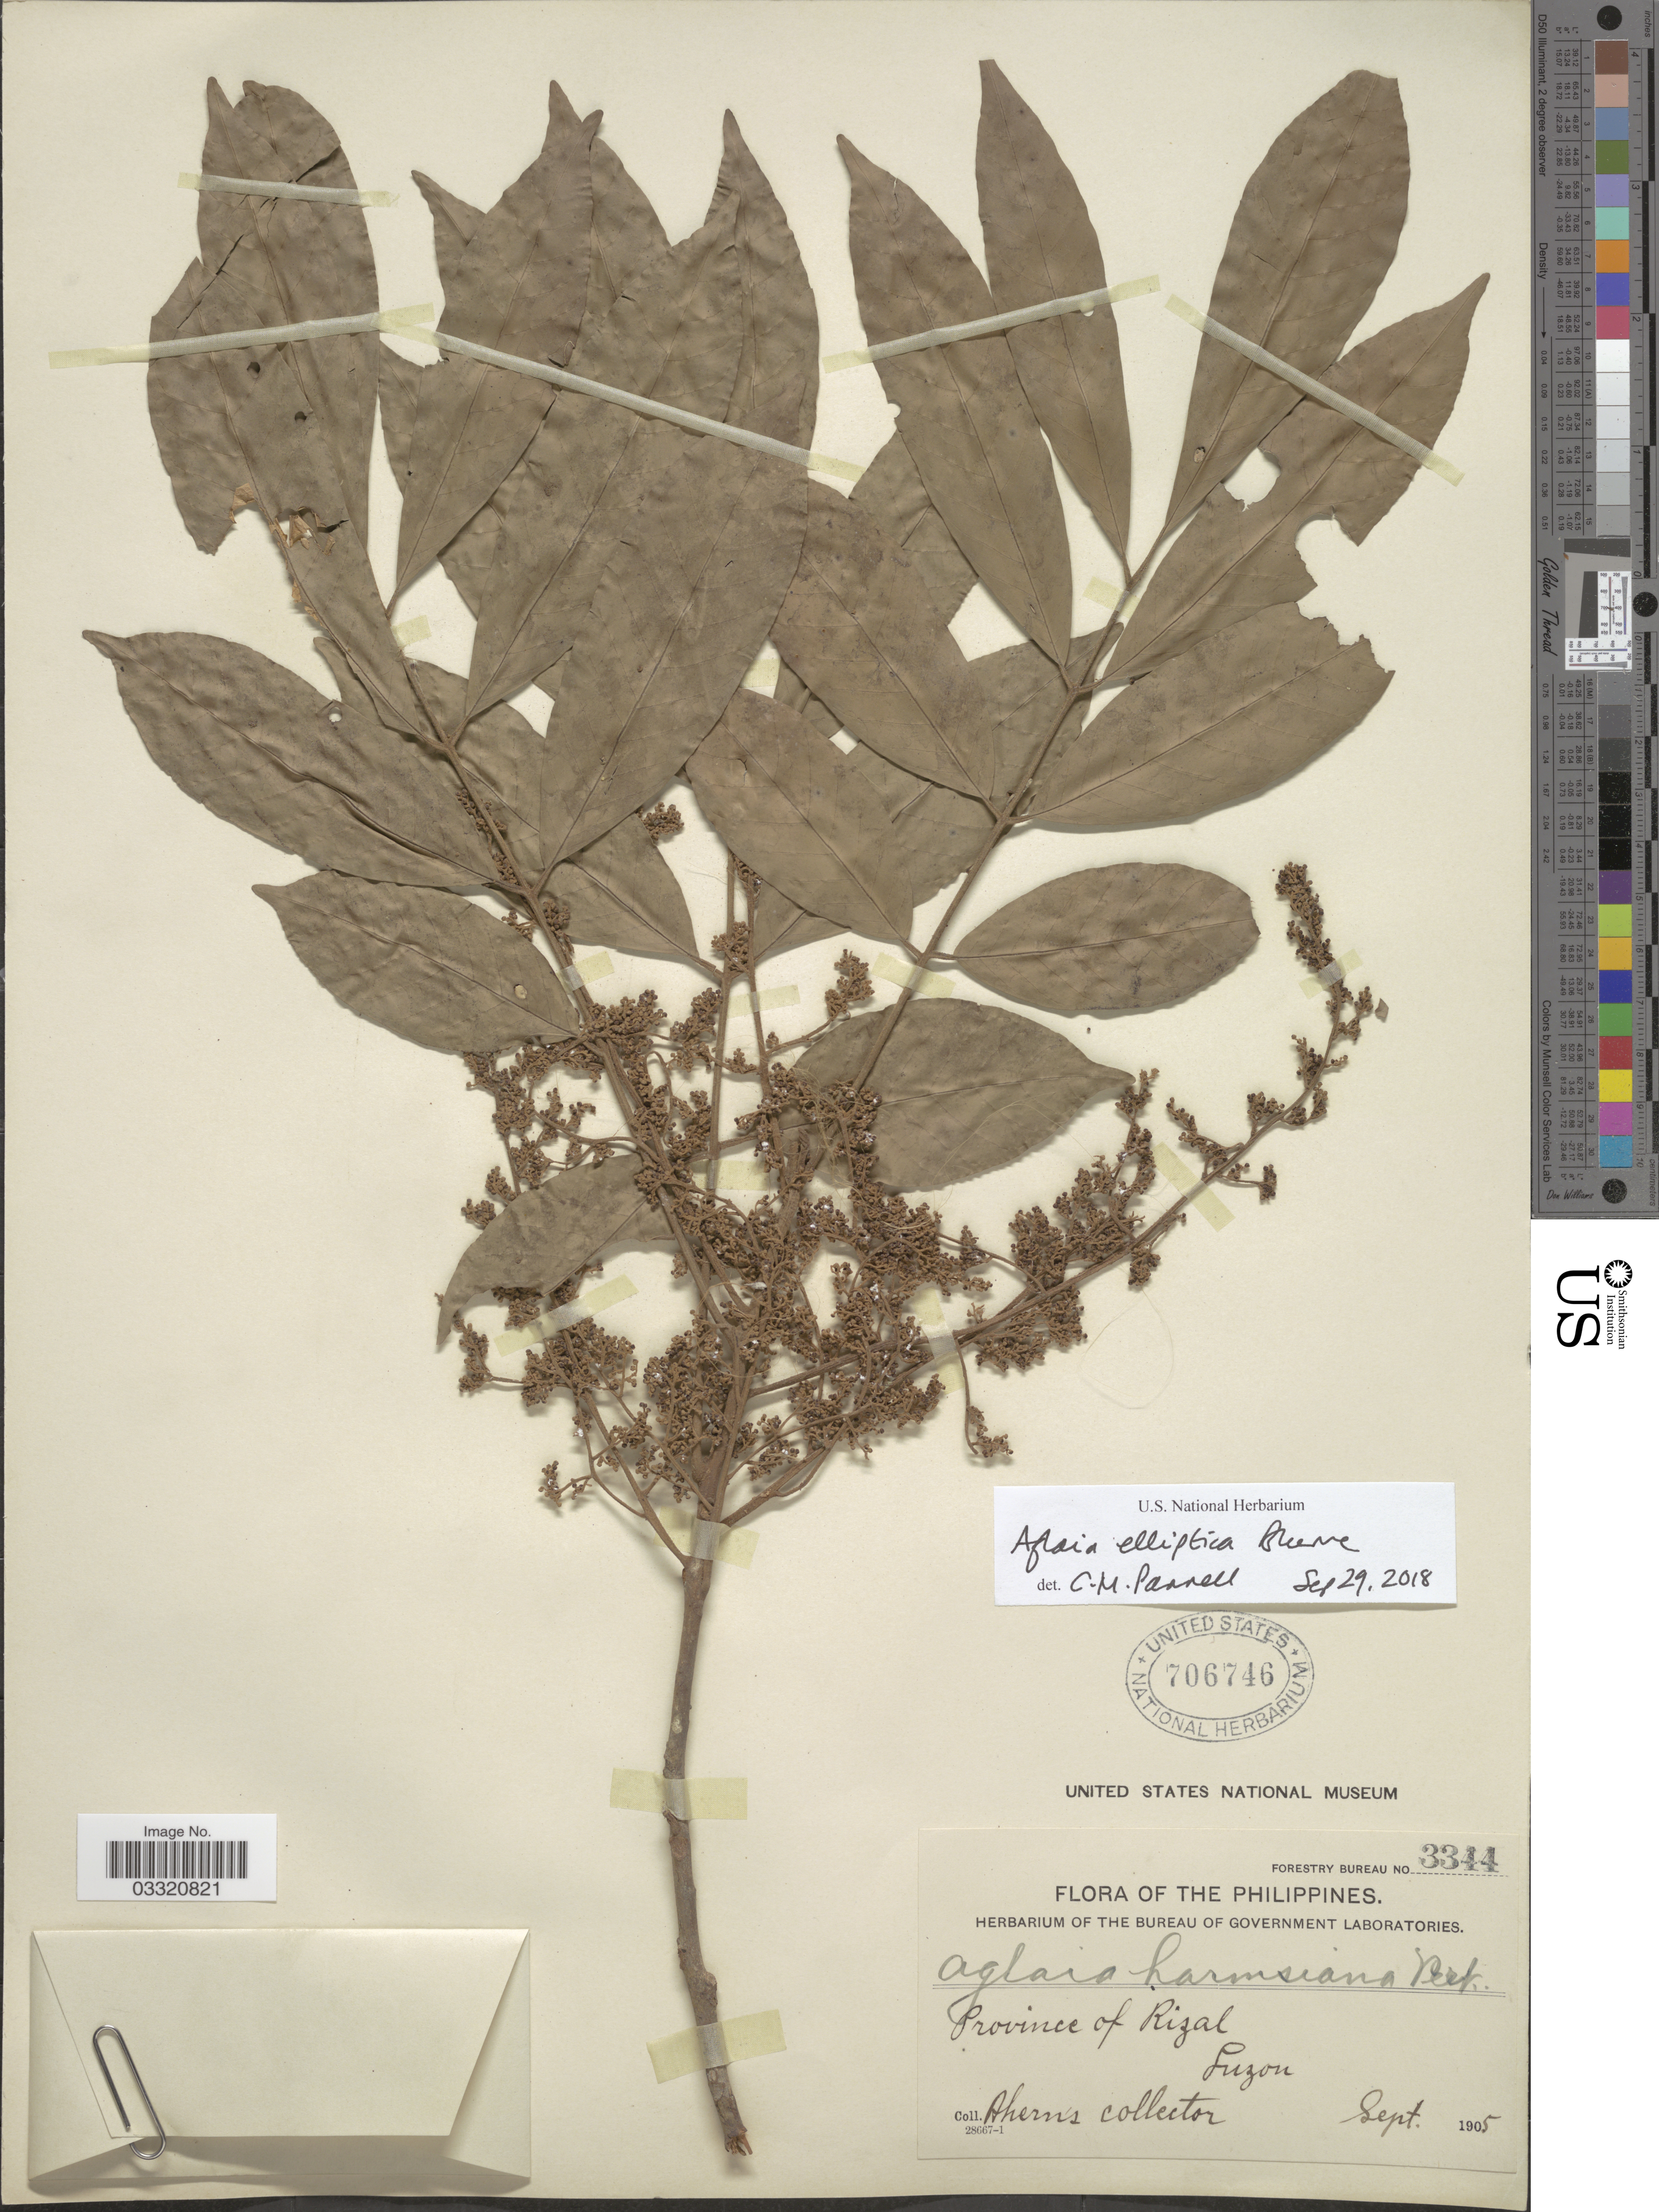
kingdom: Plantae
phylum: Tracheophyta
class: Magnoliopsida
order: Sapindales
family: Meliaceae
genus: Aglaia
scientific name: Aglaia elliptica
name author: Blume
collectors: Ahern's collector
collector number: Forestry Bureau 3344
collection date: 1905-09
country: Philippines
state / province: Calabarzon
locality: Province of Rizal, Luzon.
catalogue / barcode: US 706746